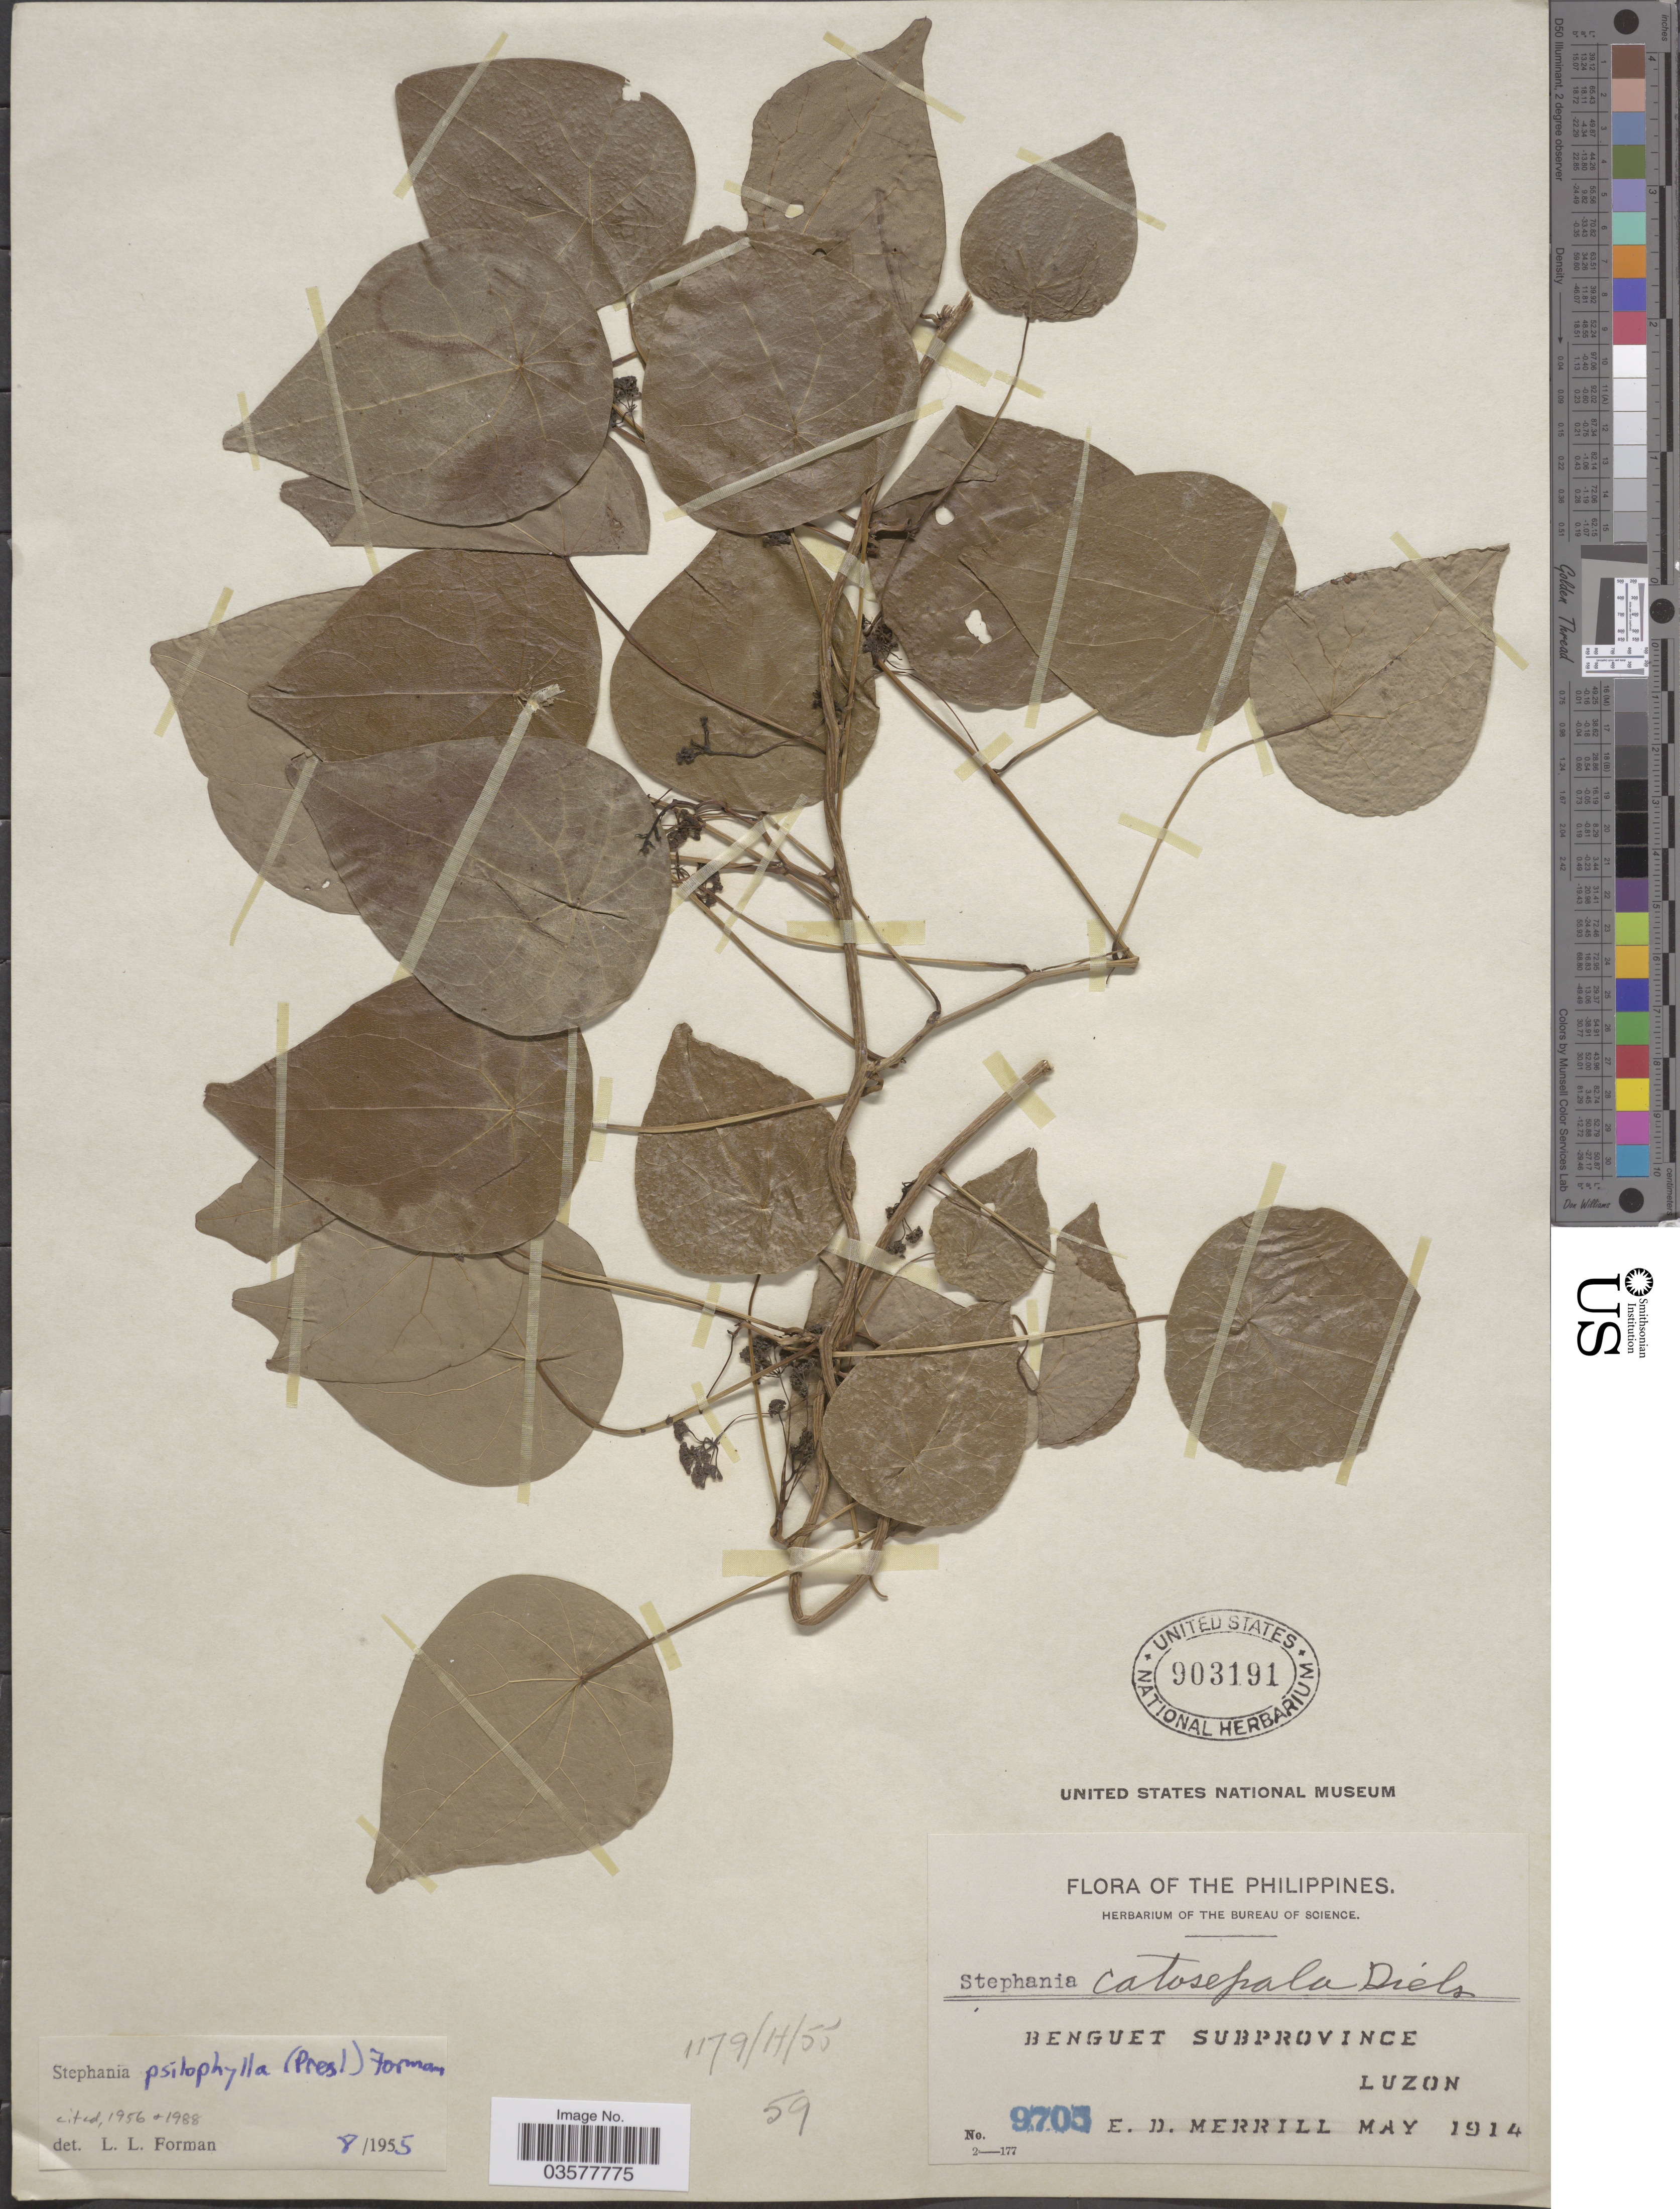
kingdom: Plantae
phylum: Tracheophyta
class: Magnoliopsida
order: Ranunculales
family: Menispermaceae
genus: Stephania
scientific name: Stephania psilophylla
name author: (C. Presl) Forman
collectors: E. D. Merrill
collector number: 9705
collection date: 1914-05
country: Philippines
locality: Benguet Subprovince Luzon.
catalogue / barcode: US 903191